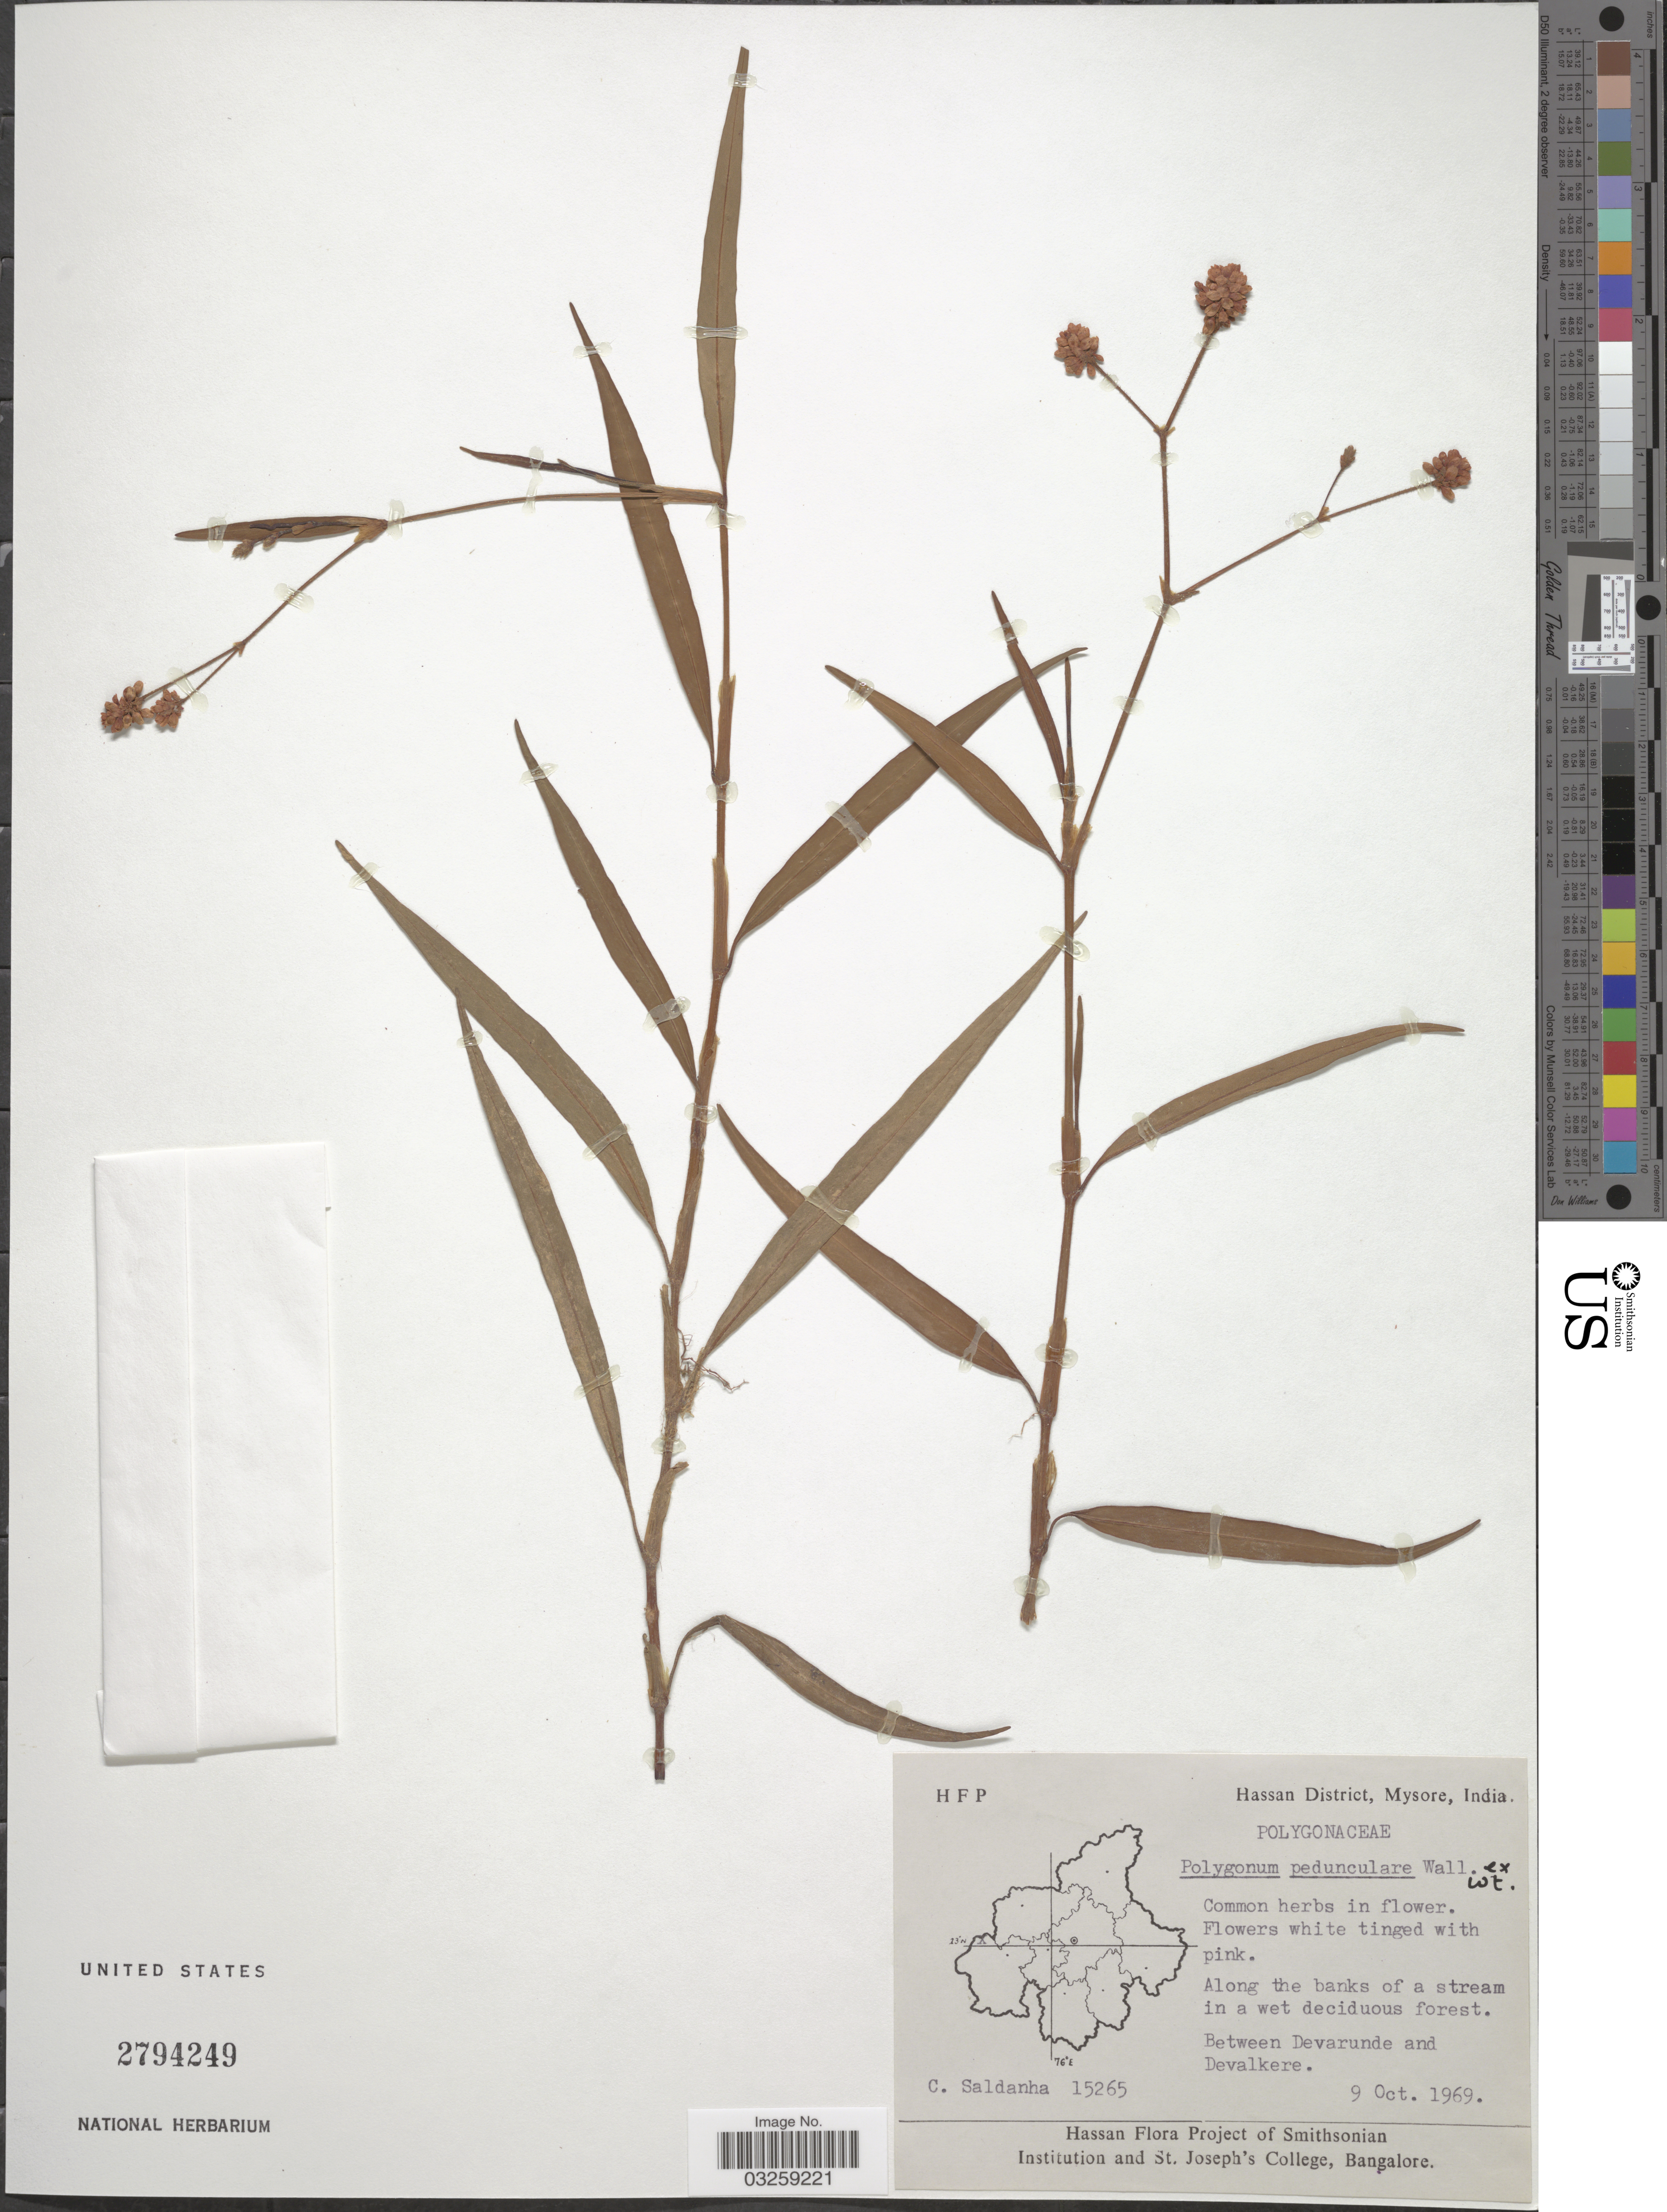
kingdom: Plantae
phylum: Tracheophyta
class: Magnoliopsida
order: Caryophyllales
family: Polygonaceae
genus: Polygonum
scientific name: Polygonum pedunculare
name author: Wall. ex Meisn.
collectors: C. Saldanha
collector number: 15265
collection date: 1969-10-09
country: India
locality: Hassan District, Mysore. Between Devarunde and Devalkere.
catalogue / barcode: US 2794249